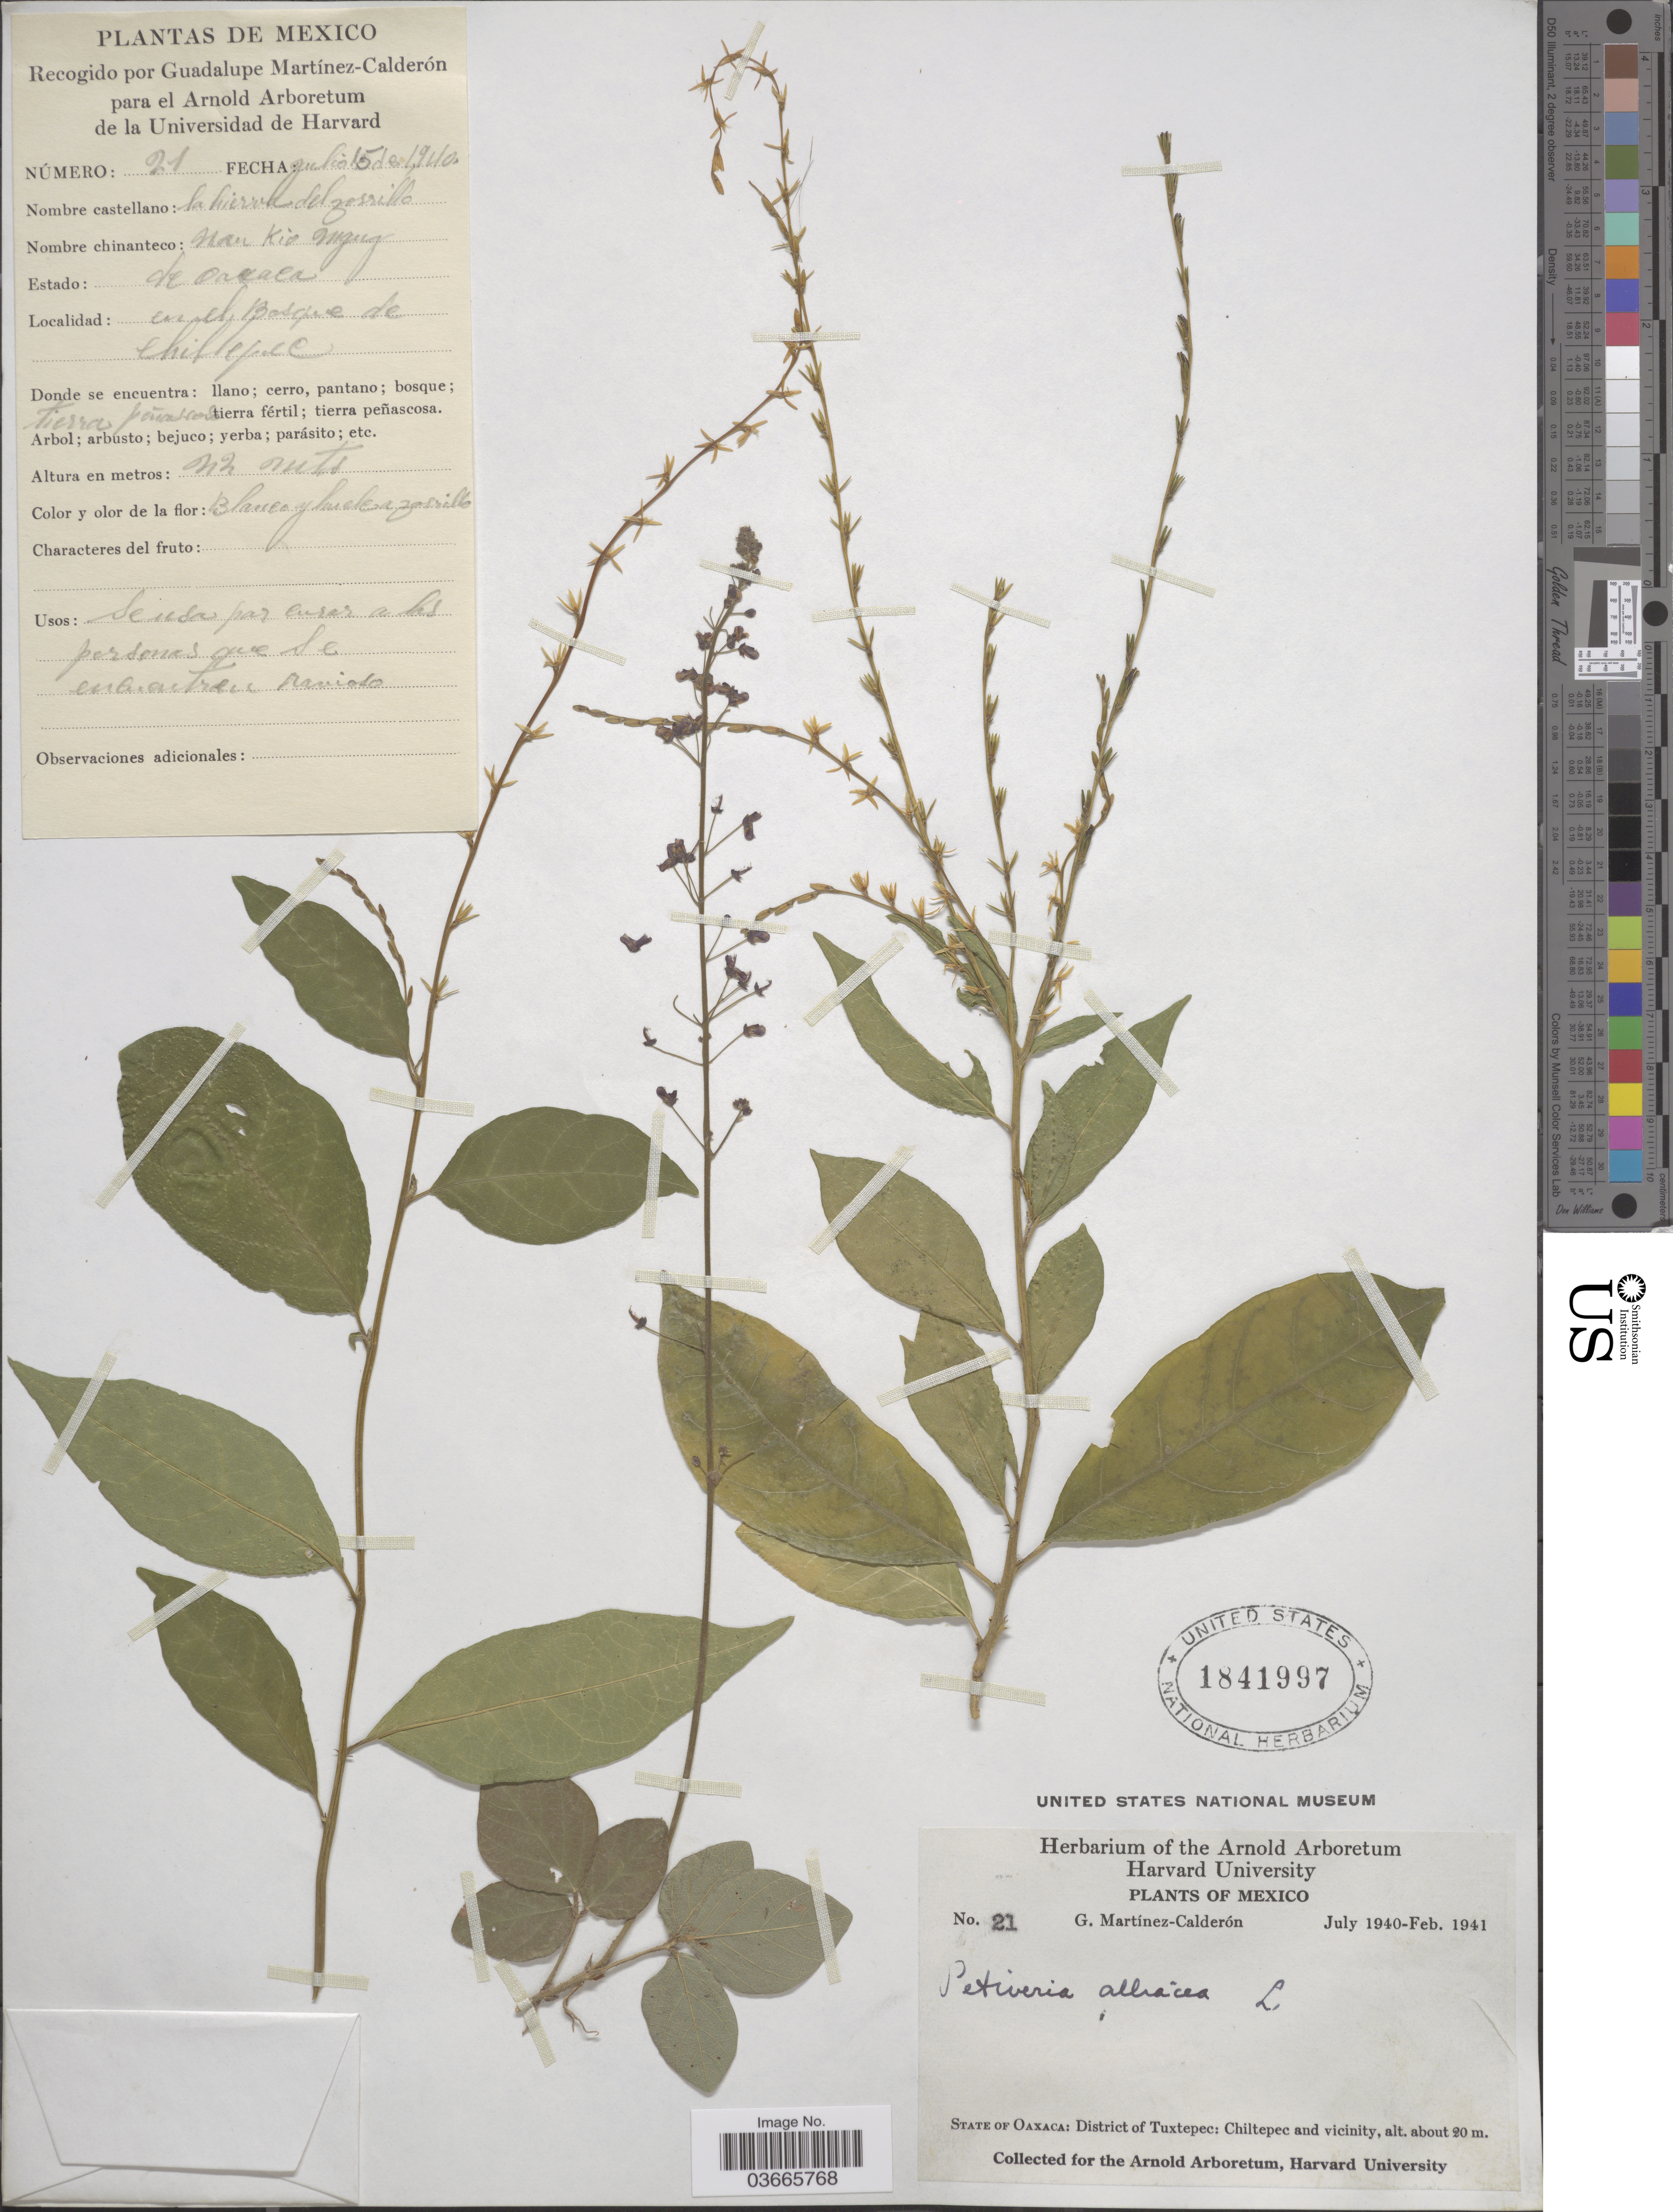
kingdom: Plantae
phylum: Tracheophyta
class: Magnoliopsida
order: Caryophyllales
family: Phytolaccaceae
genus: Petiveria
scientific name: Petiveria alliacea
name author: L.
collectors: G. Martínez Calderón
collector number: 21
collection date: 1940-07-15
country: Mexico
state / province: Oaxaca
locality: District of Temascaltepec: Chiltepec and vicinity. En el Bosque de Chiltepec.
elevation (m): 20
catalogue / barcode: US 1841997